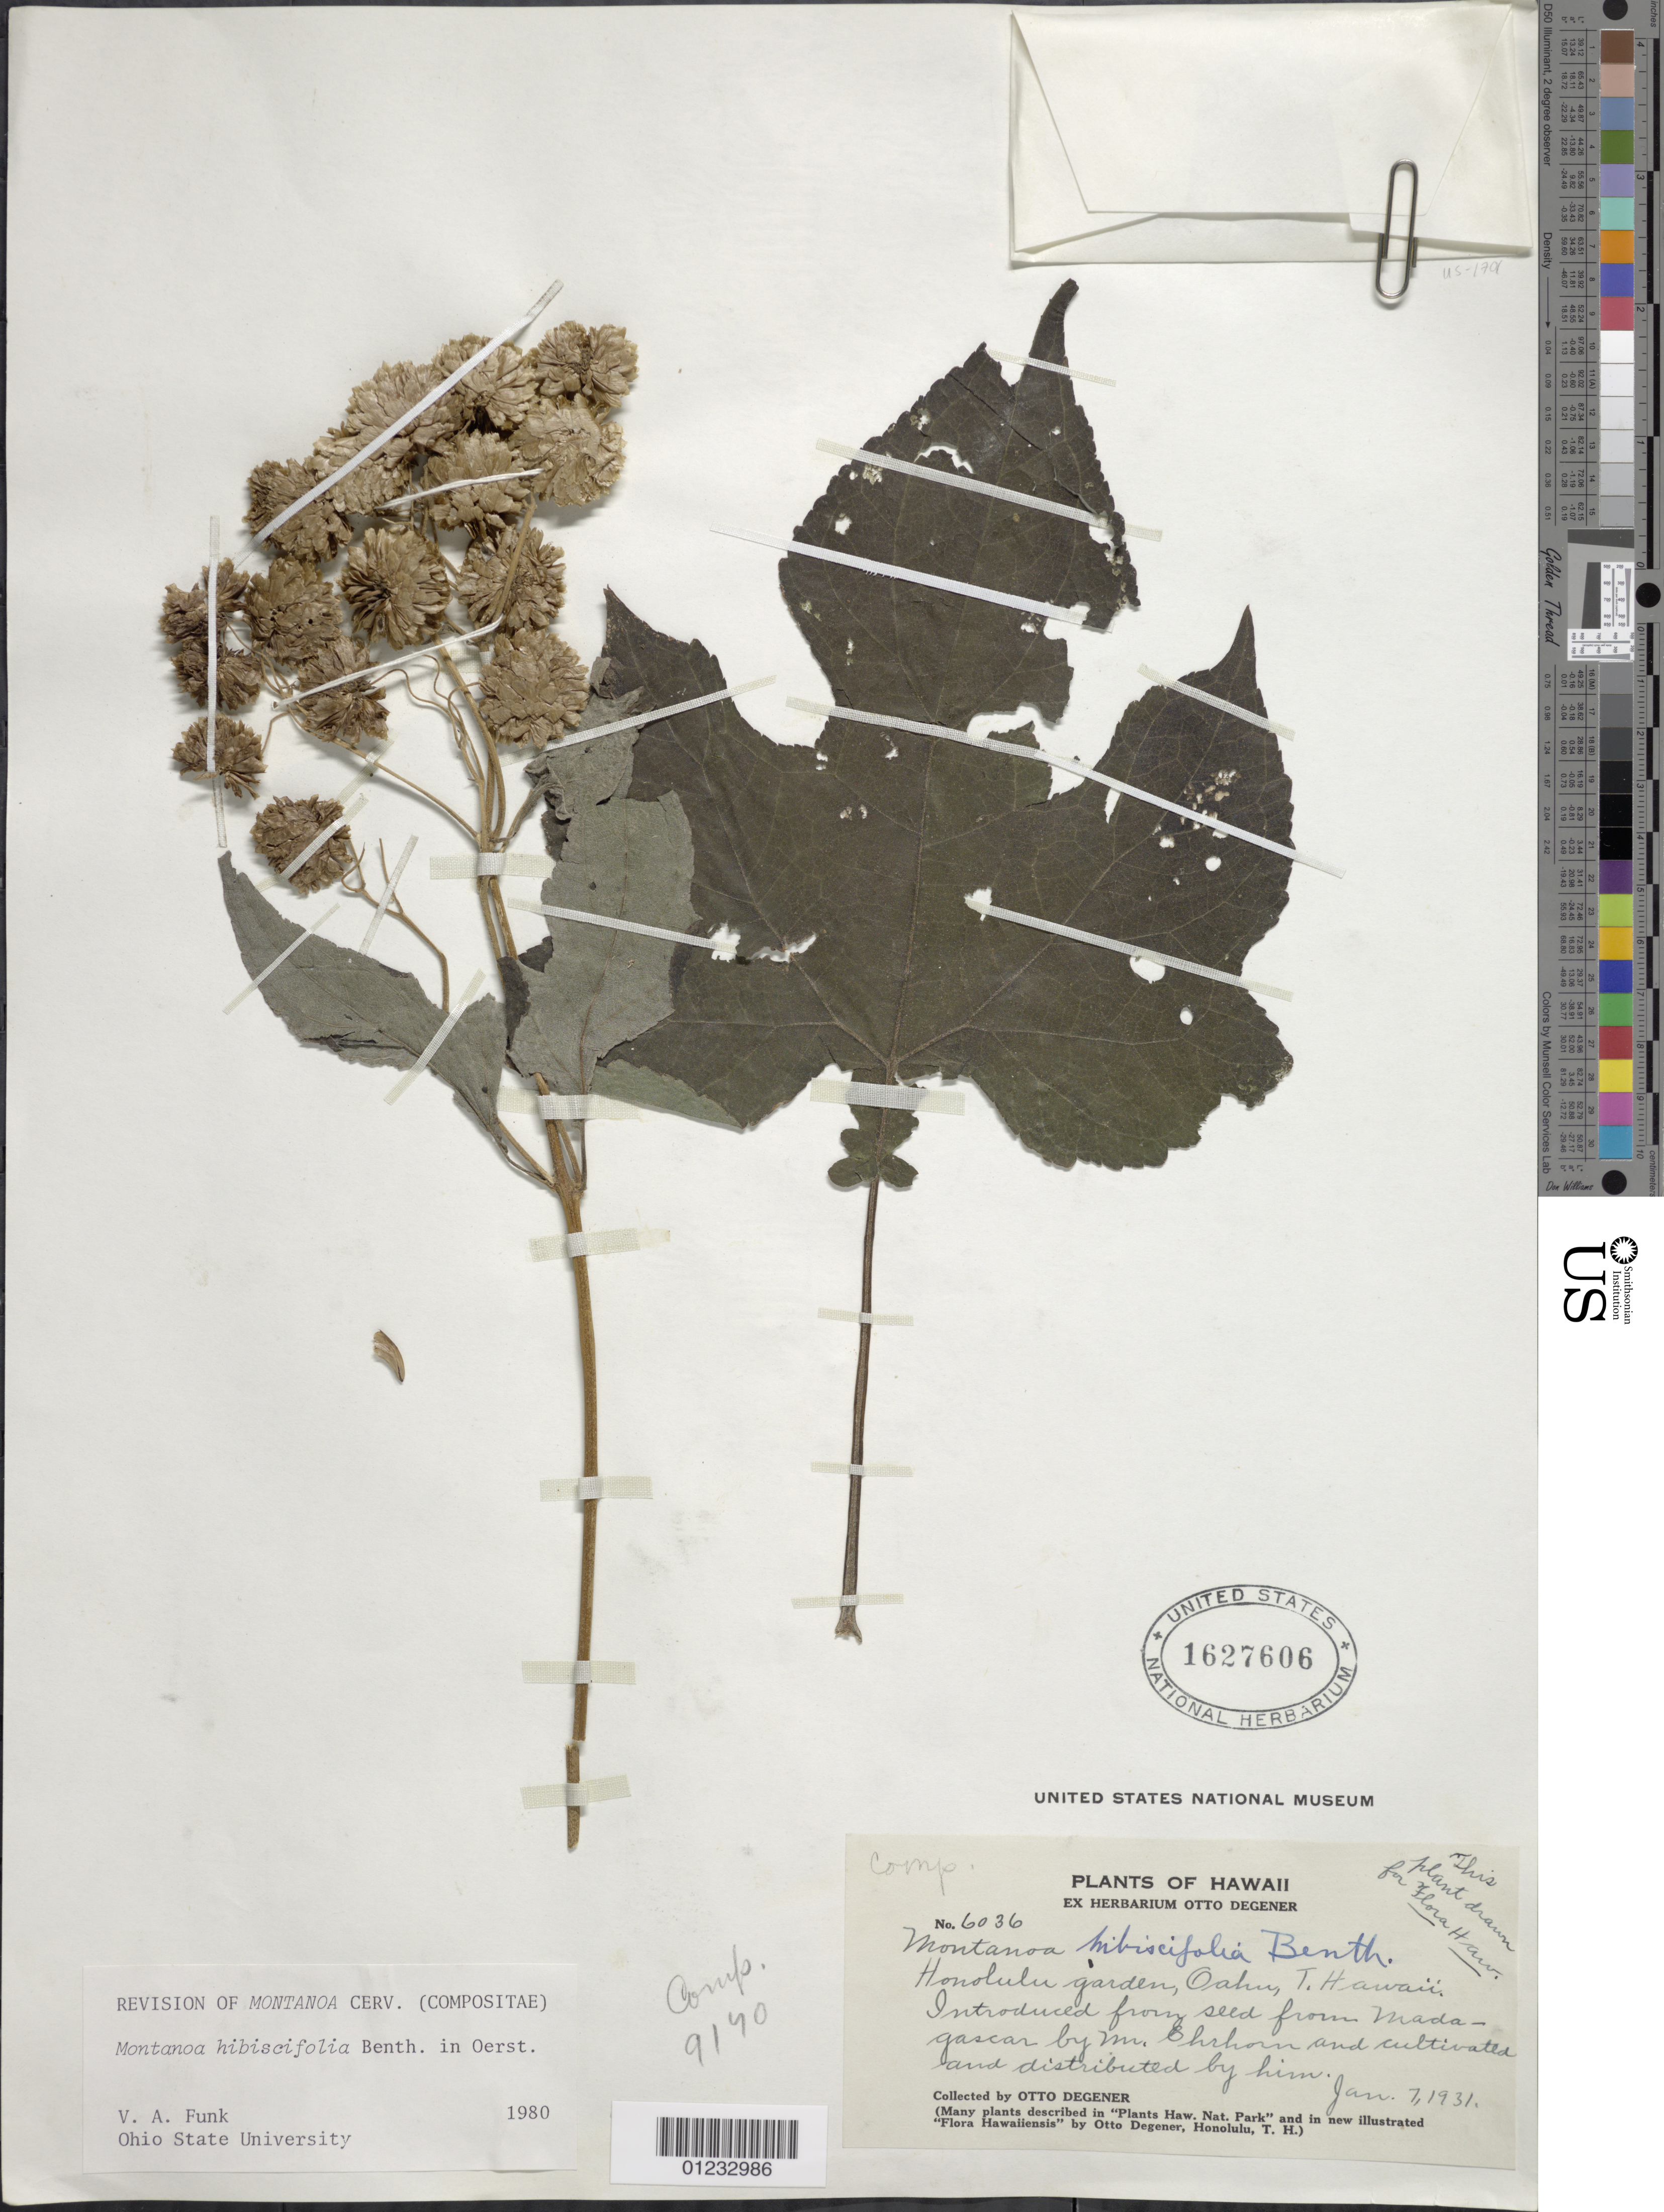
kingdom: Plantae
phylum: Tracheophyta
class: Magnoliopsida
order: Asterales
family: Asteraceae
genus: Montanoa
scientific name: Montanoa hibiscifolia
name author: Benth.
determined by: Funk, Vicki A., (BOT), Smithsonian Institution - National Museum of Natural History (UNITED STATES)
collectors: O. Degener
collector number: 6036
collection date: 1931-01-07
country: United States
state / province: Hawaii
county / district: Honolulu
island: Oahu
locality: Honolulu garden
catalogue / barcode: US 1627606